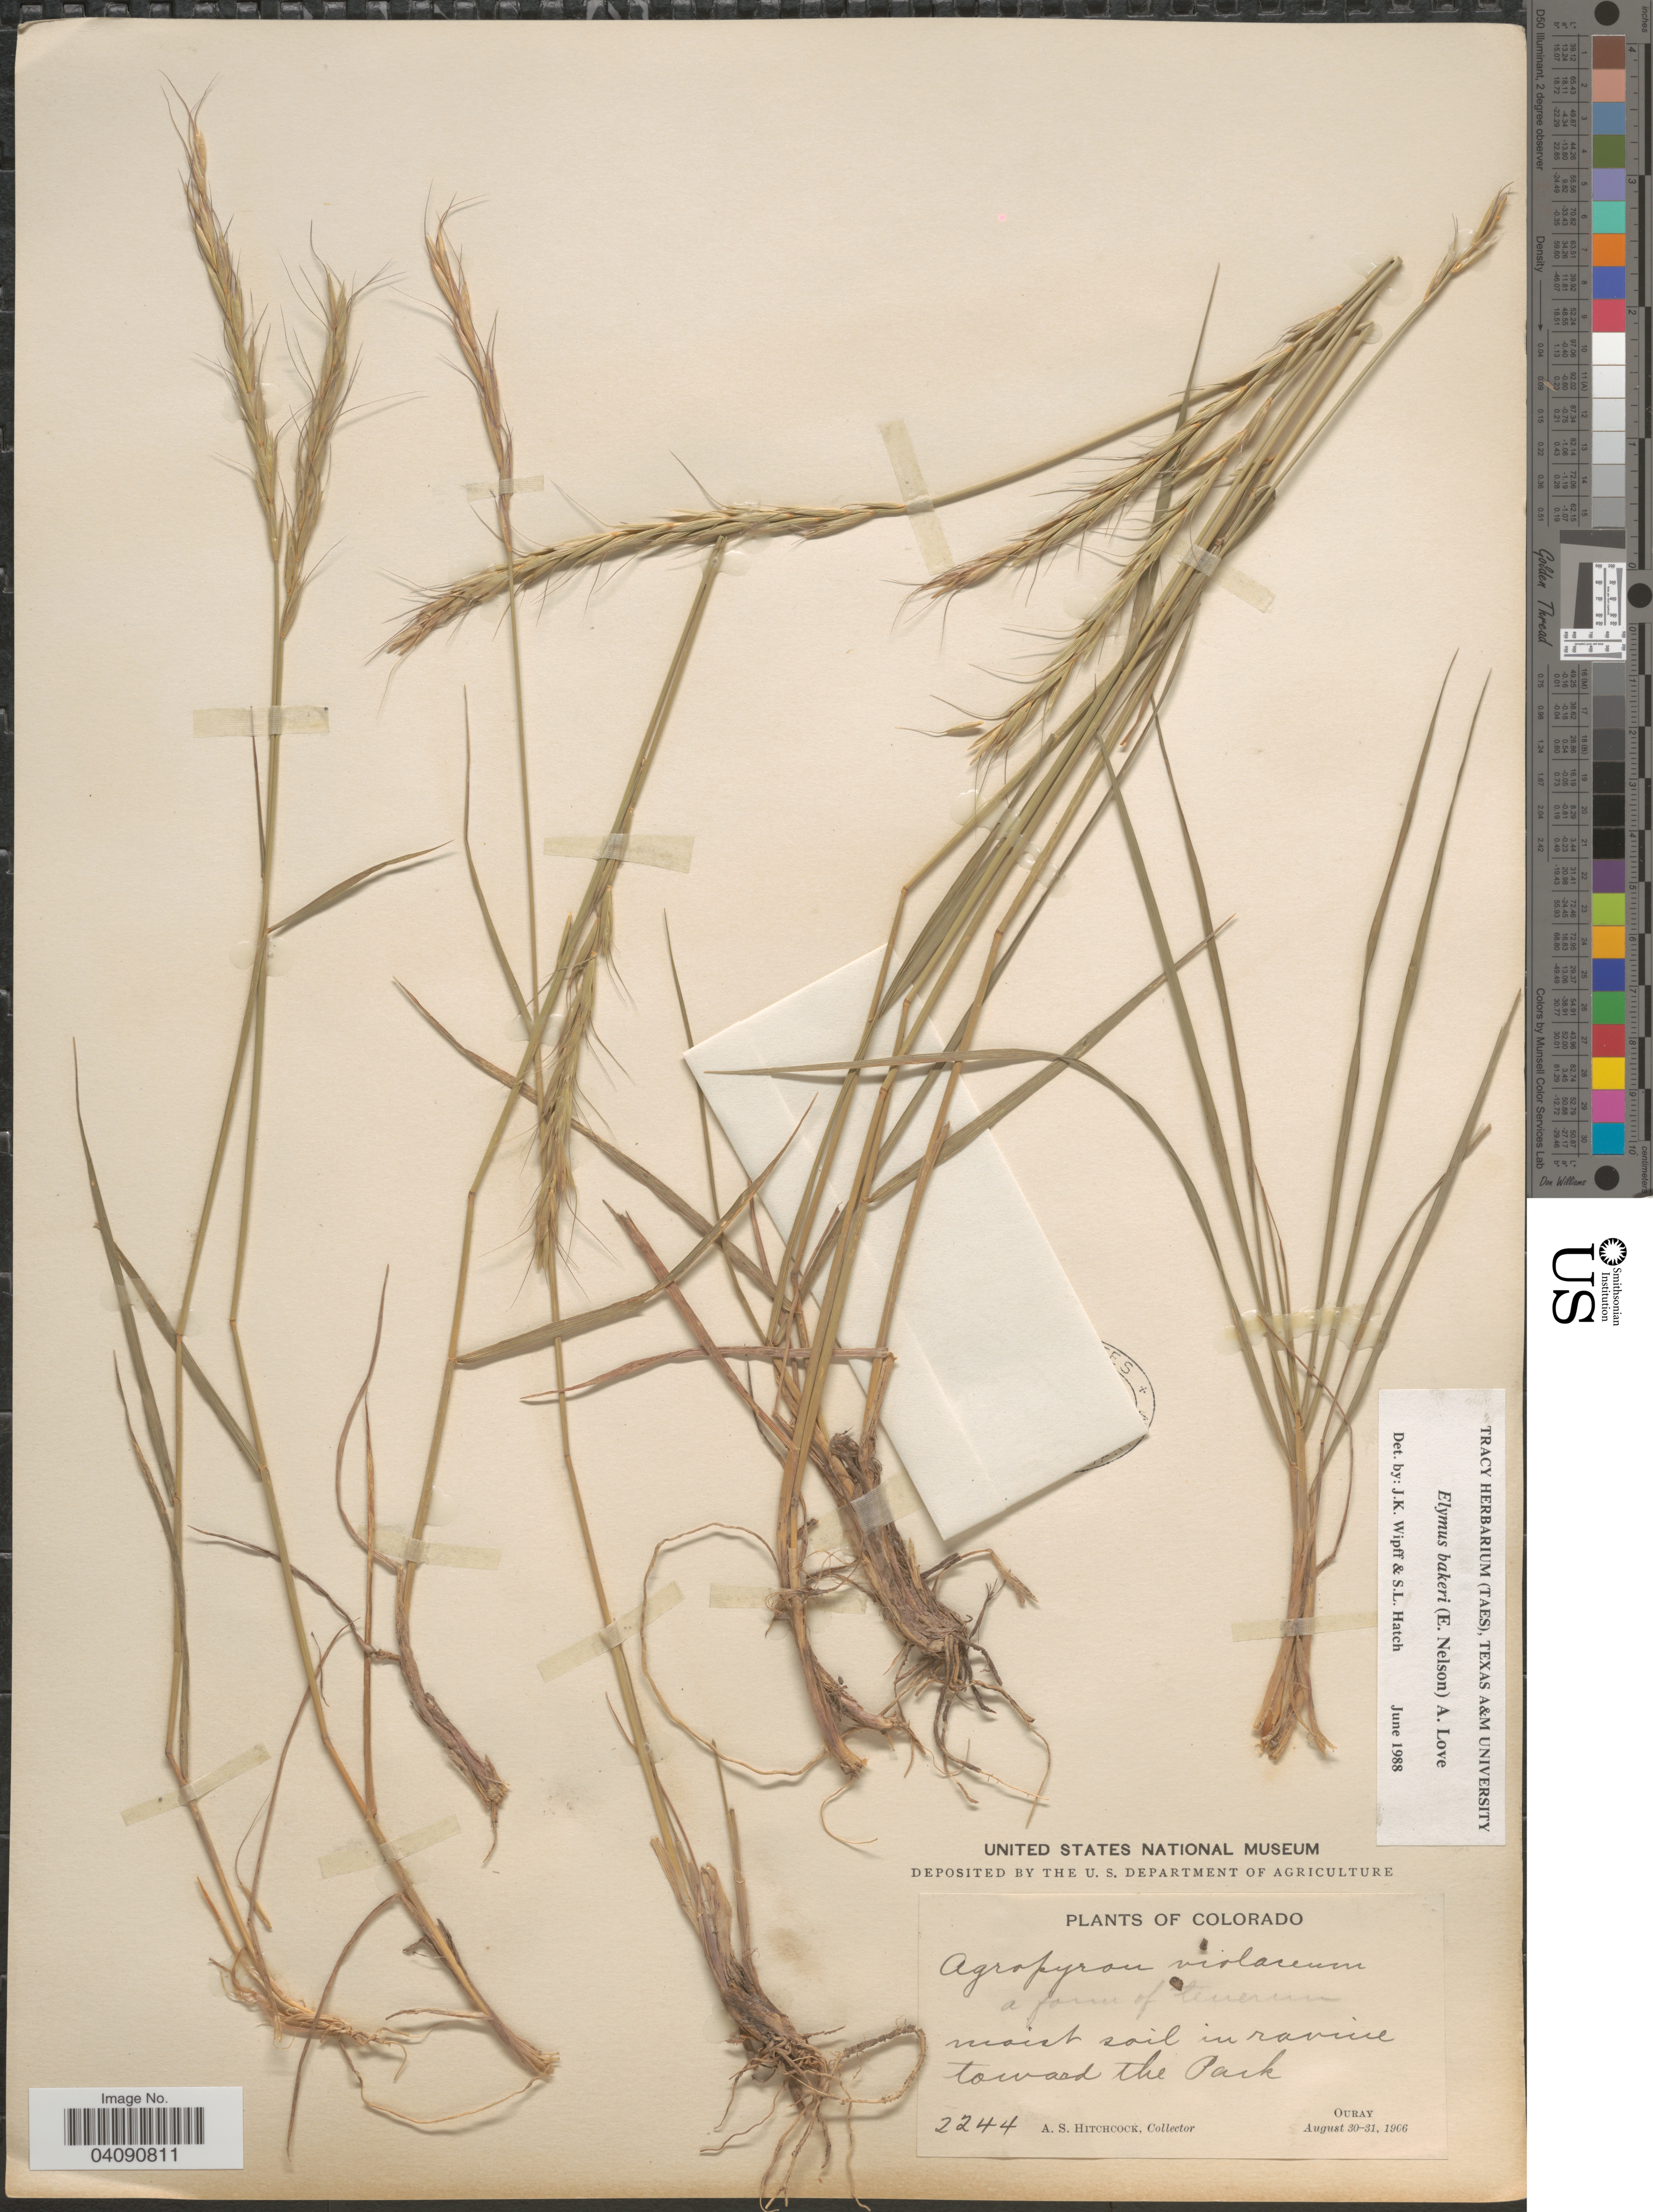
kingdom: Plantae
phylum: Tracheophyta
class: Liliopsida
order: Poales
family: Poaceae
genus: Elymus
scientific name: Elymus bakeri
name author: (E.E. Nelson) Á. Löve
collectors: A. S. Hitchcock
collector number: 2244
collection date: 1906-08-30/1906-08-31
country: United States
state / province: Colorado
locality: Moist soil in ravine toward the Park. Ouray.